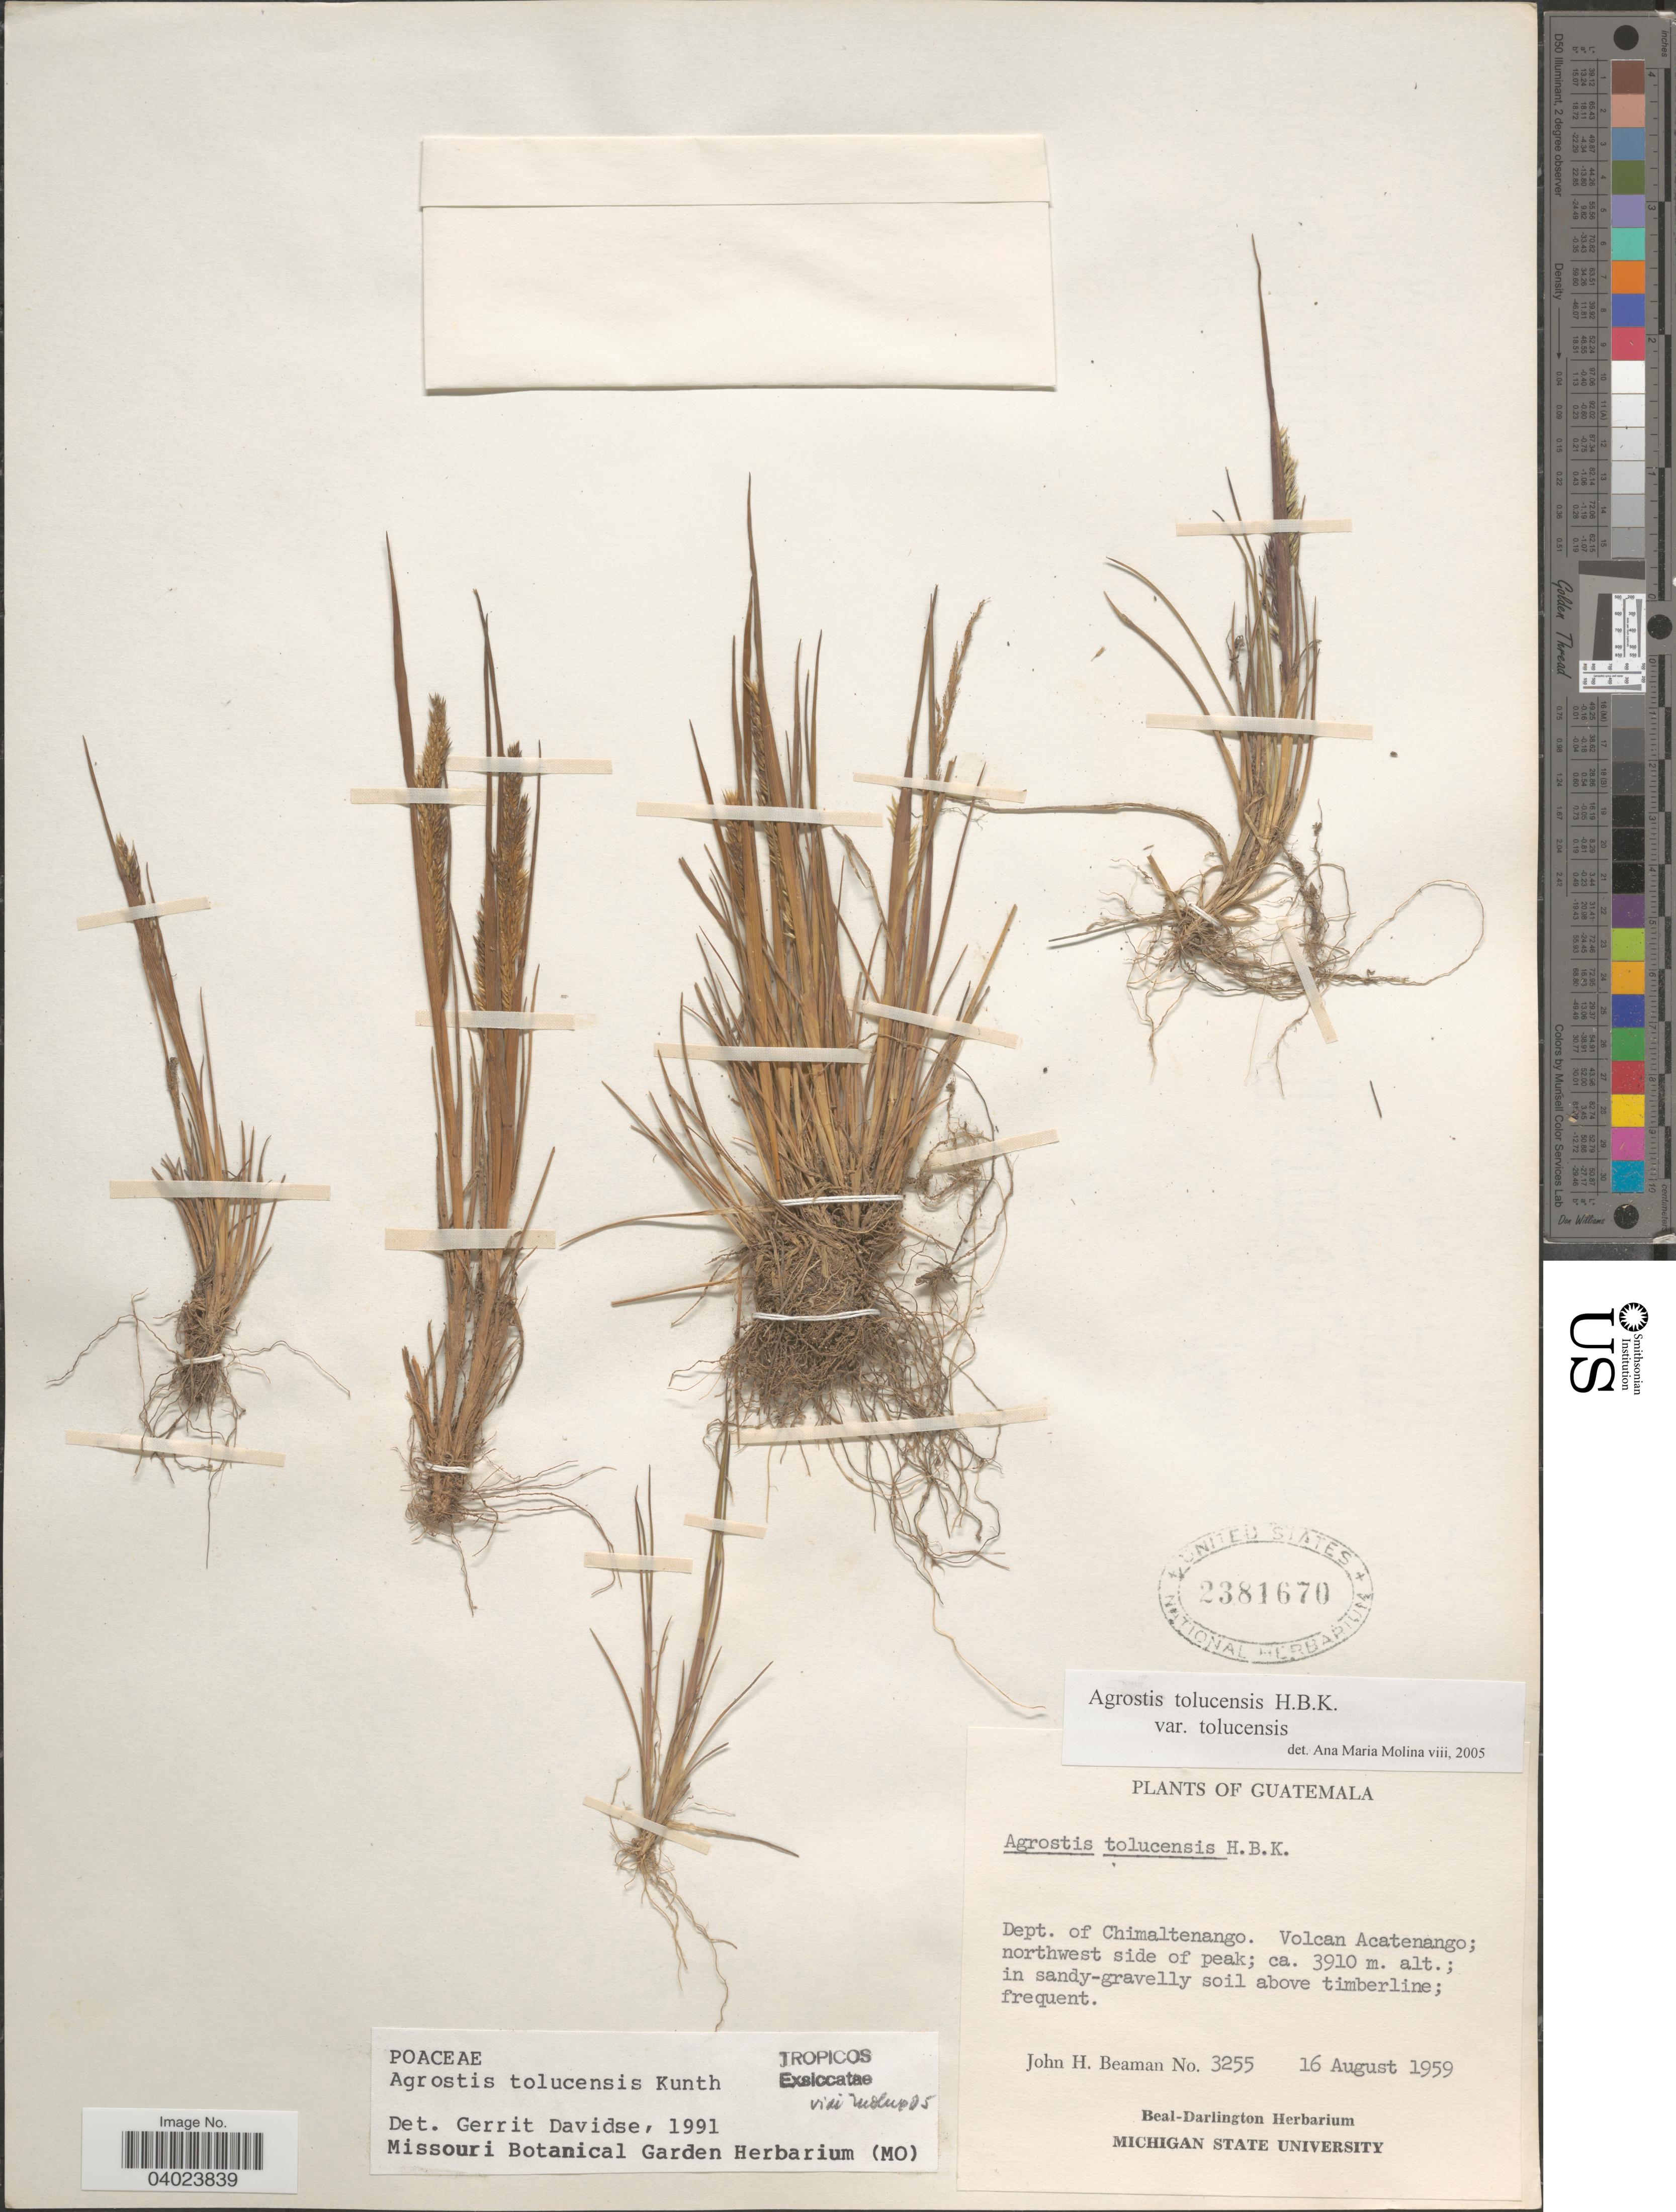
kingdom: Plantae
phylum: Tracheophyta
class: Liliopsida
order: Poales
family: Poaceae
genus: Agrostis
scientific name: Agrostis tolucensis Kunth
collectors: J. H. Beaman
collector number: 3255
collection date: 1959-08-16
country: Guatemala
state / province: Chimaltenango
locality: Dept. of Chimaltenango. Volcan Acatenango; northwest side of peak.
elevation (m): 3910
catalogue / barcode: US 2381670